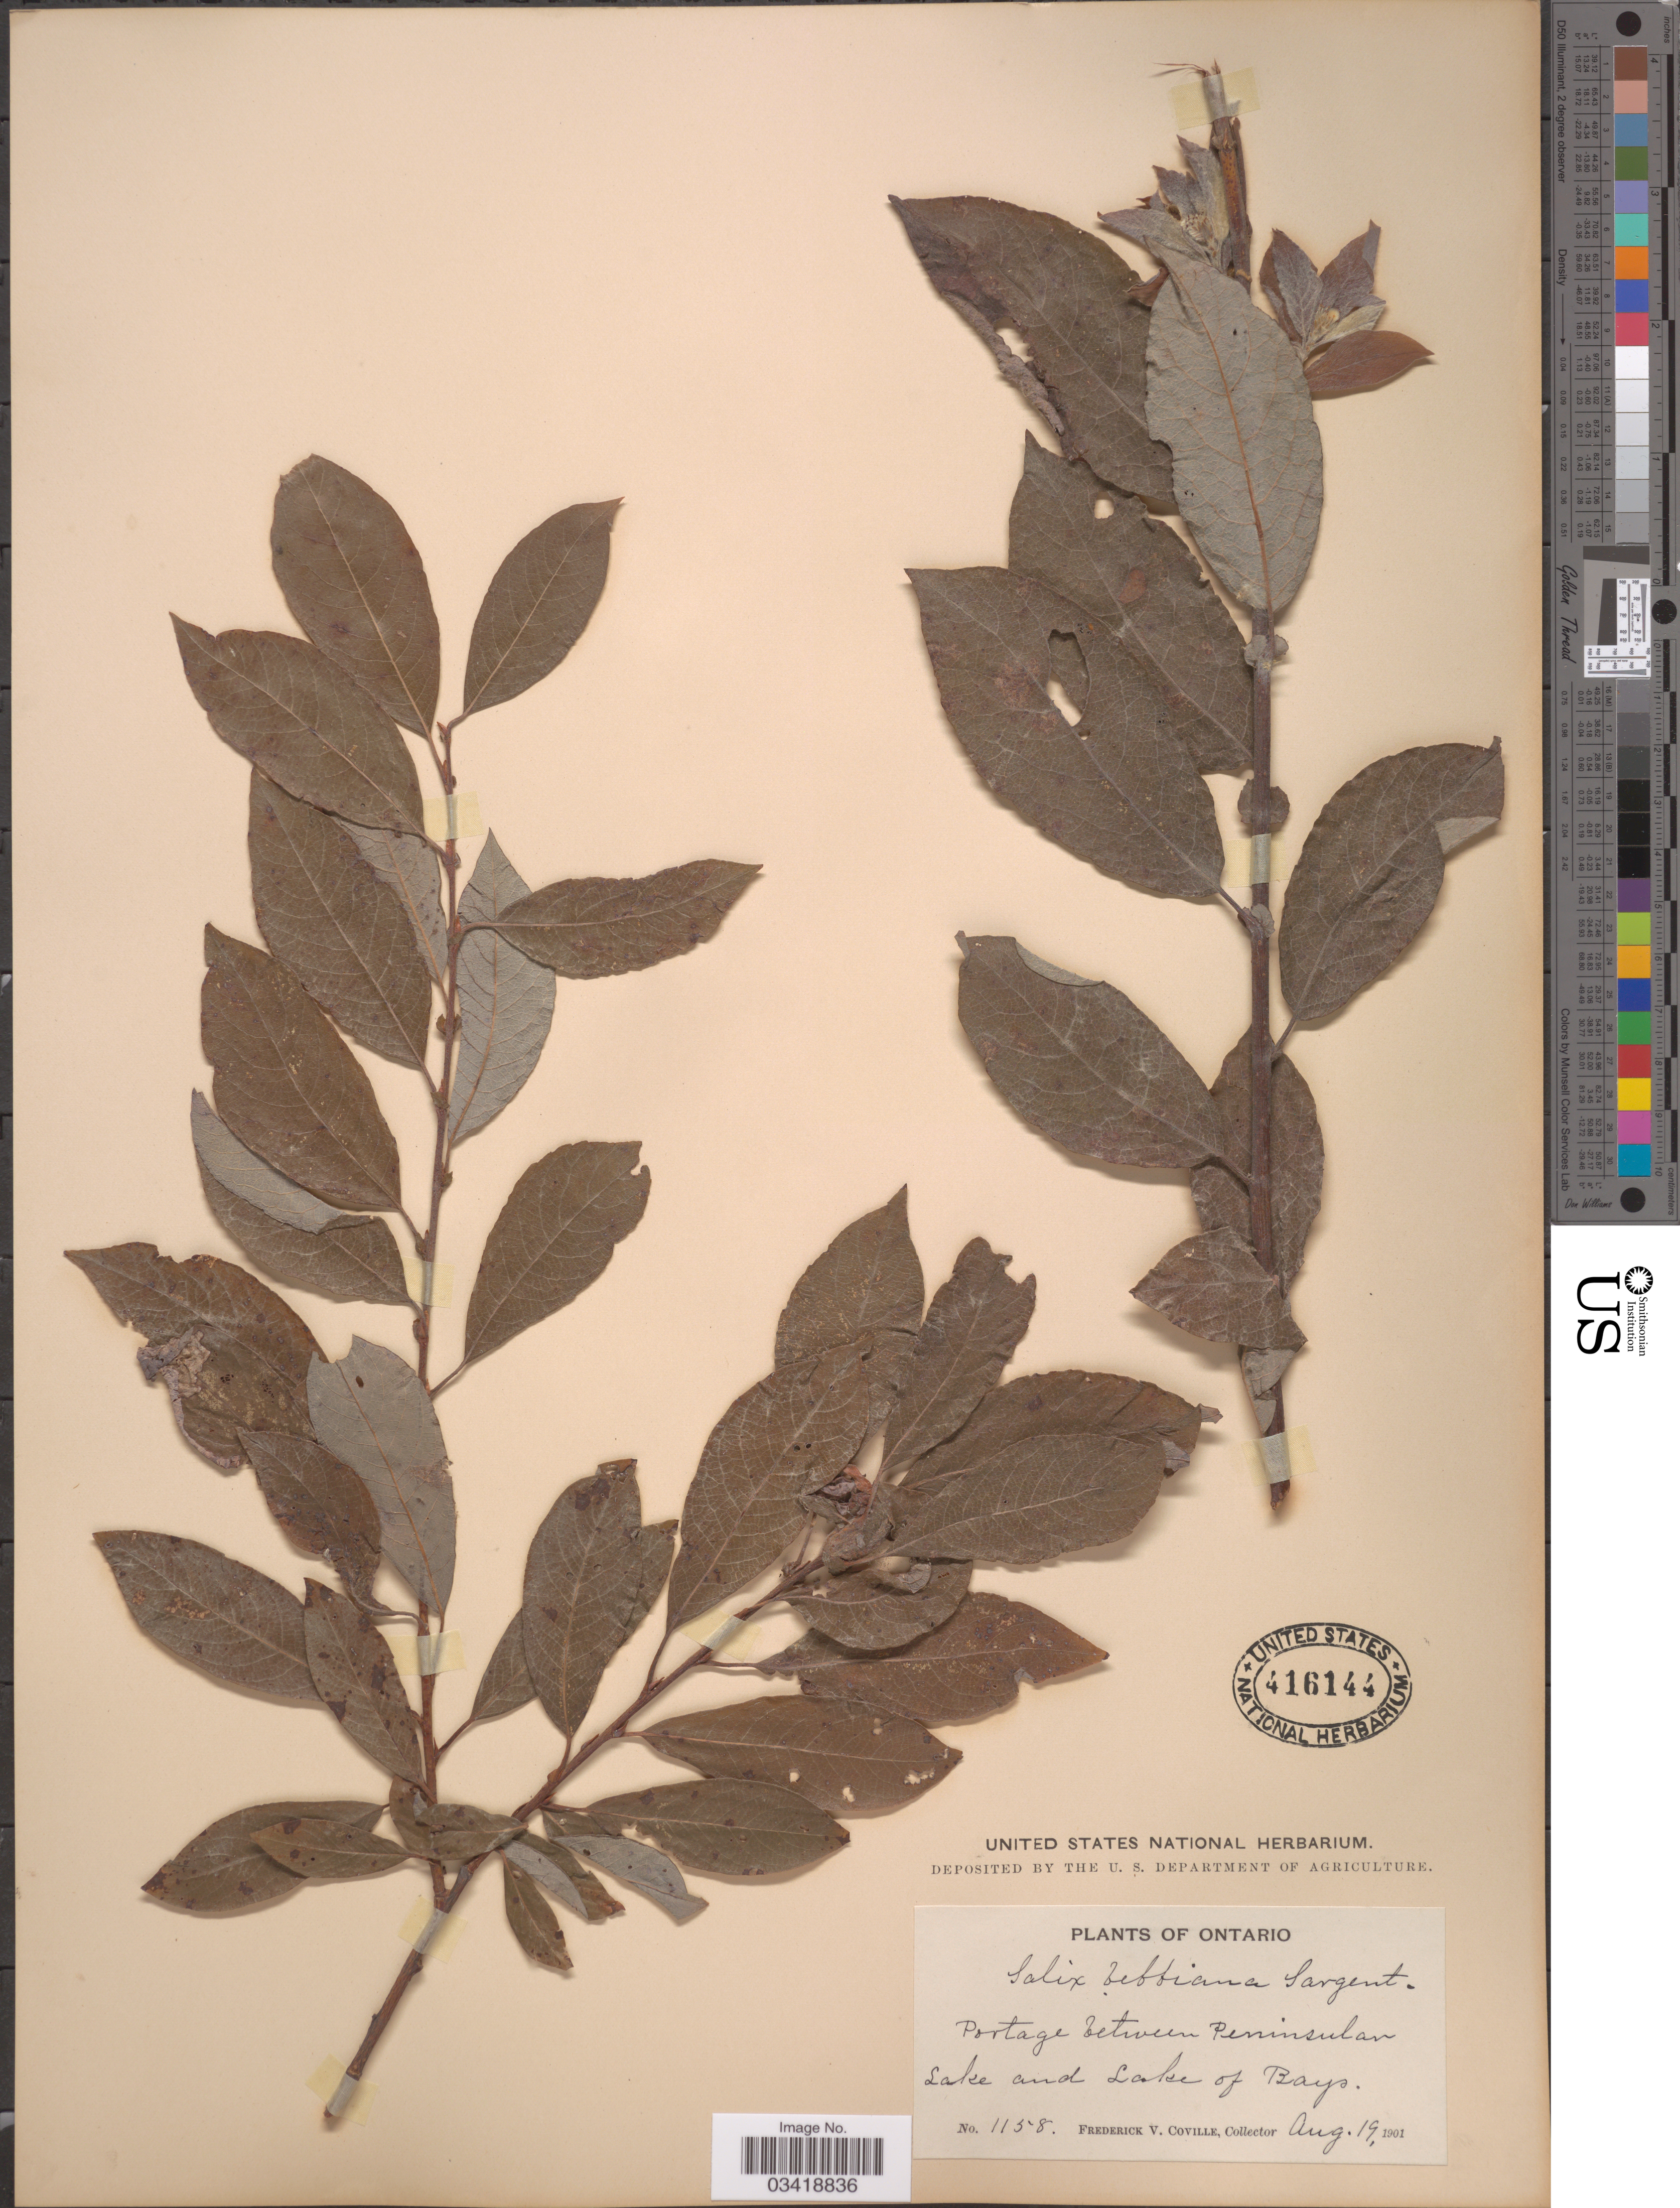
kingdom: Plantae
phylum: Tracheophyta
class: Magnoliopsida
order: Malpighiales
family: Salicaceae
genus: Salix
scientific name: Salix bebbiana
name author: Sarg.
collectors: F. V. Coville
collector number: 1158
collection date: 1901-08-19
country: Canada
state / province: Ontario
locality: Portage between Peninsular Lake and Lake of Bays.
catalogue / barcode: US 416144